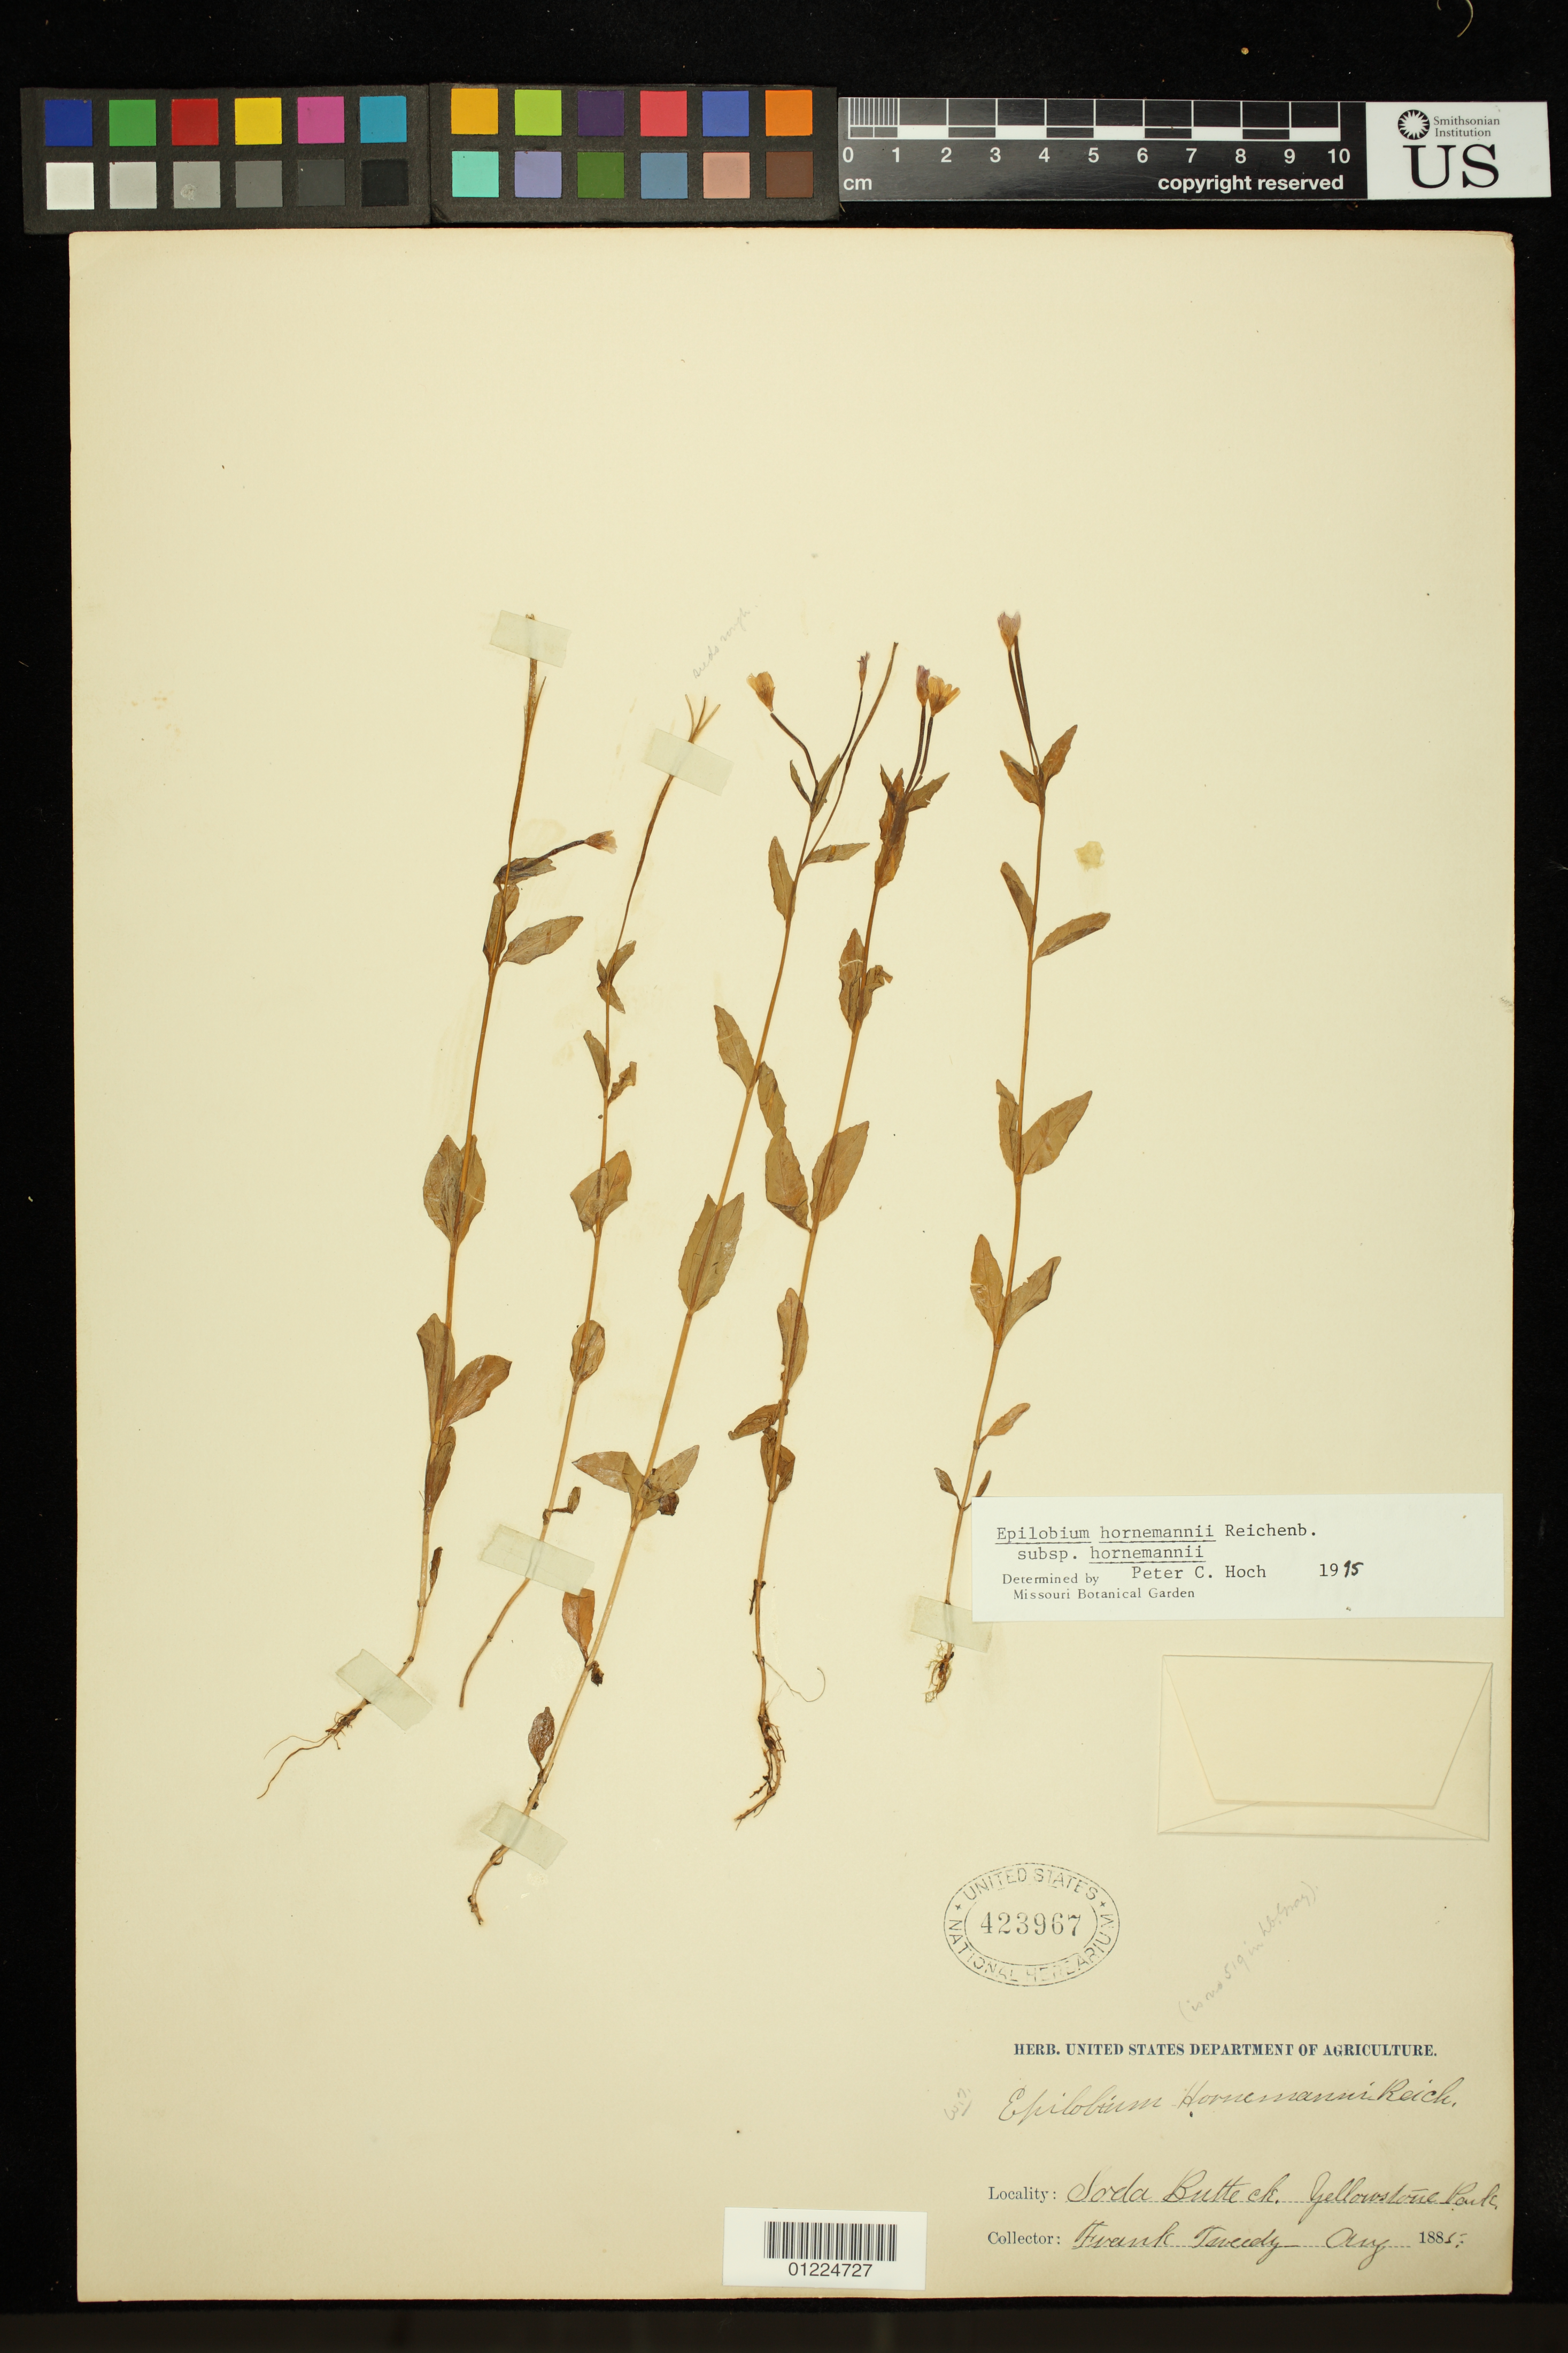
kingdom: Plantae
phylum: Tracheophyta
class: Magnoliopsida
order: Myrtales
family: Onagraceae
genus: Epilobium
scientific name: Epilobium hornemannii subsp. hornemannii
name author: Rchb.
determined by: Hoch, P. C.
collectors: F. Tweedy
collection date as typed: Aug 1885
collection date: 1885-08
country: United States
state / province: Wyoming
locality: Soda Butte Creek, Yellowstone Park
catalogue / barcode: US 423967